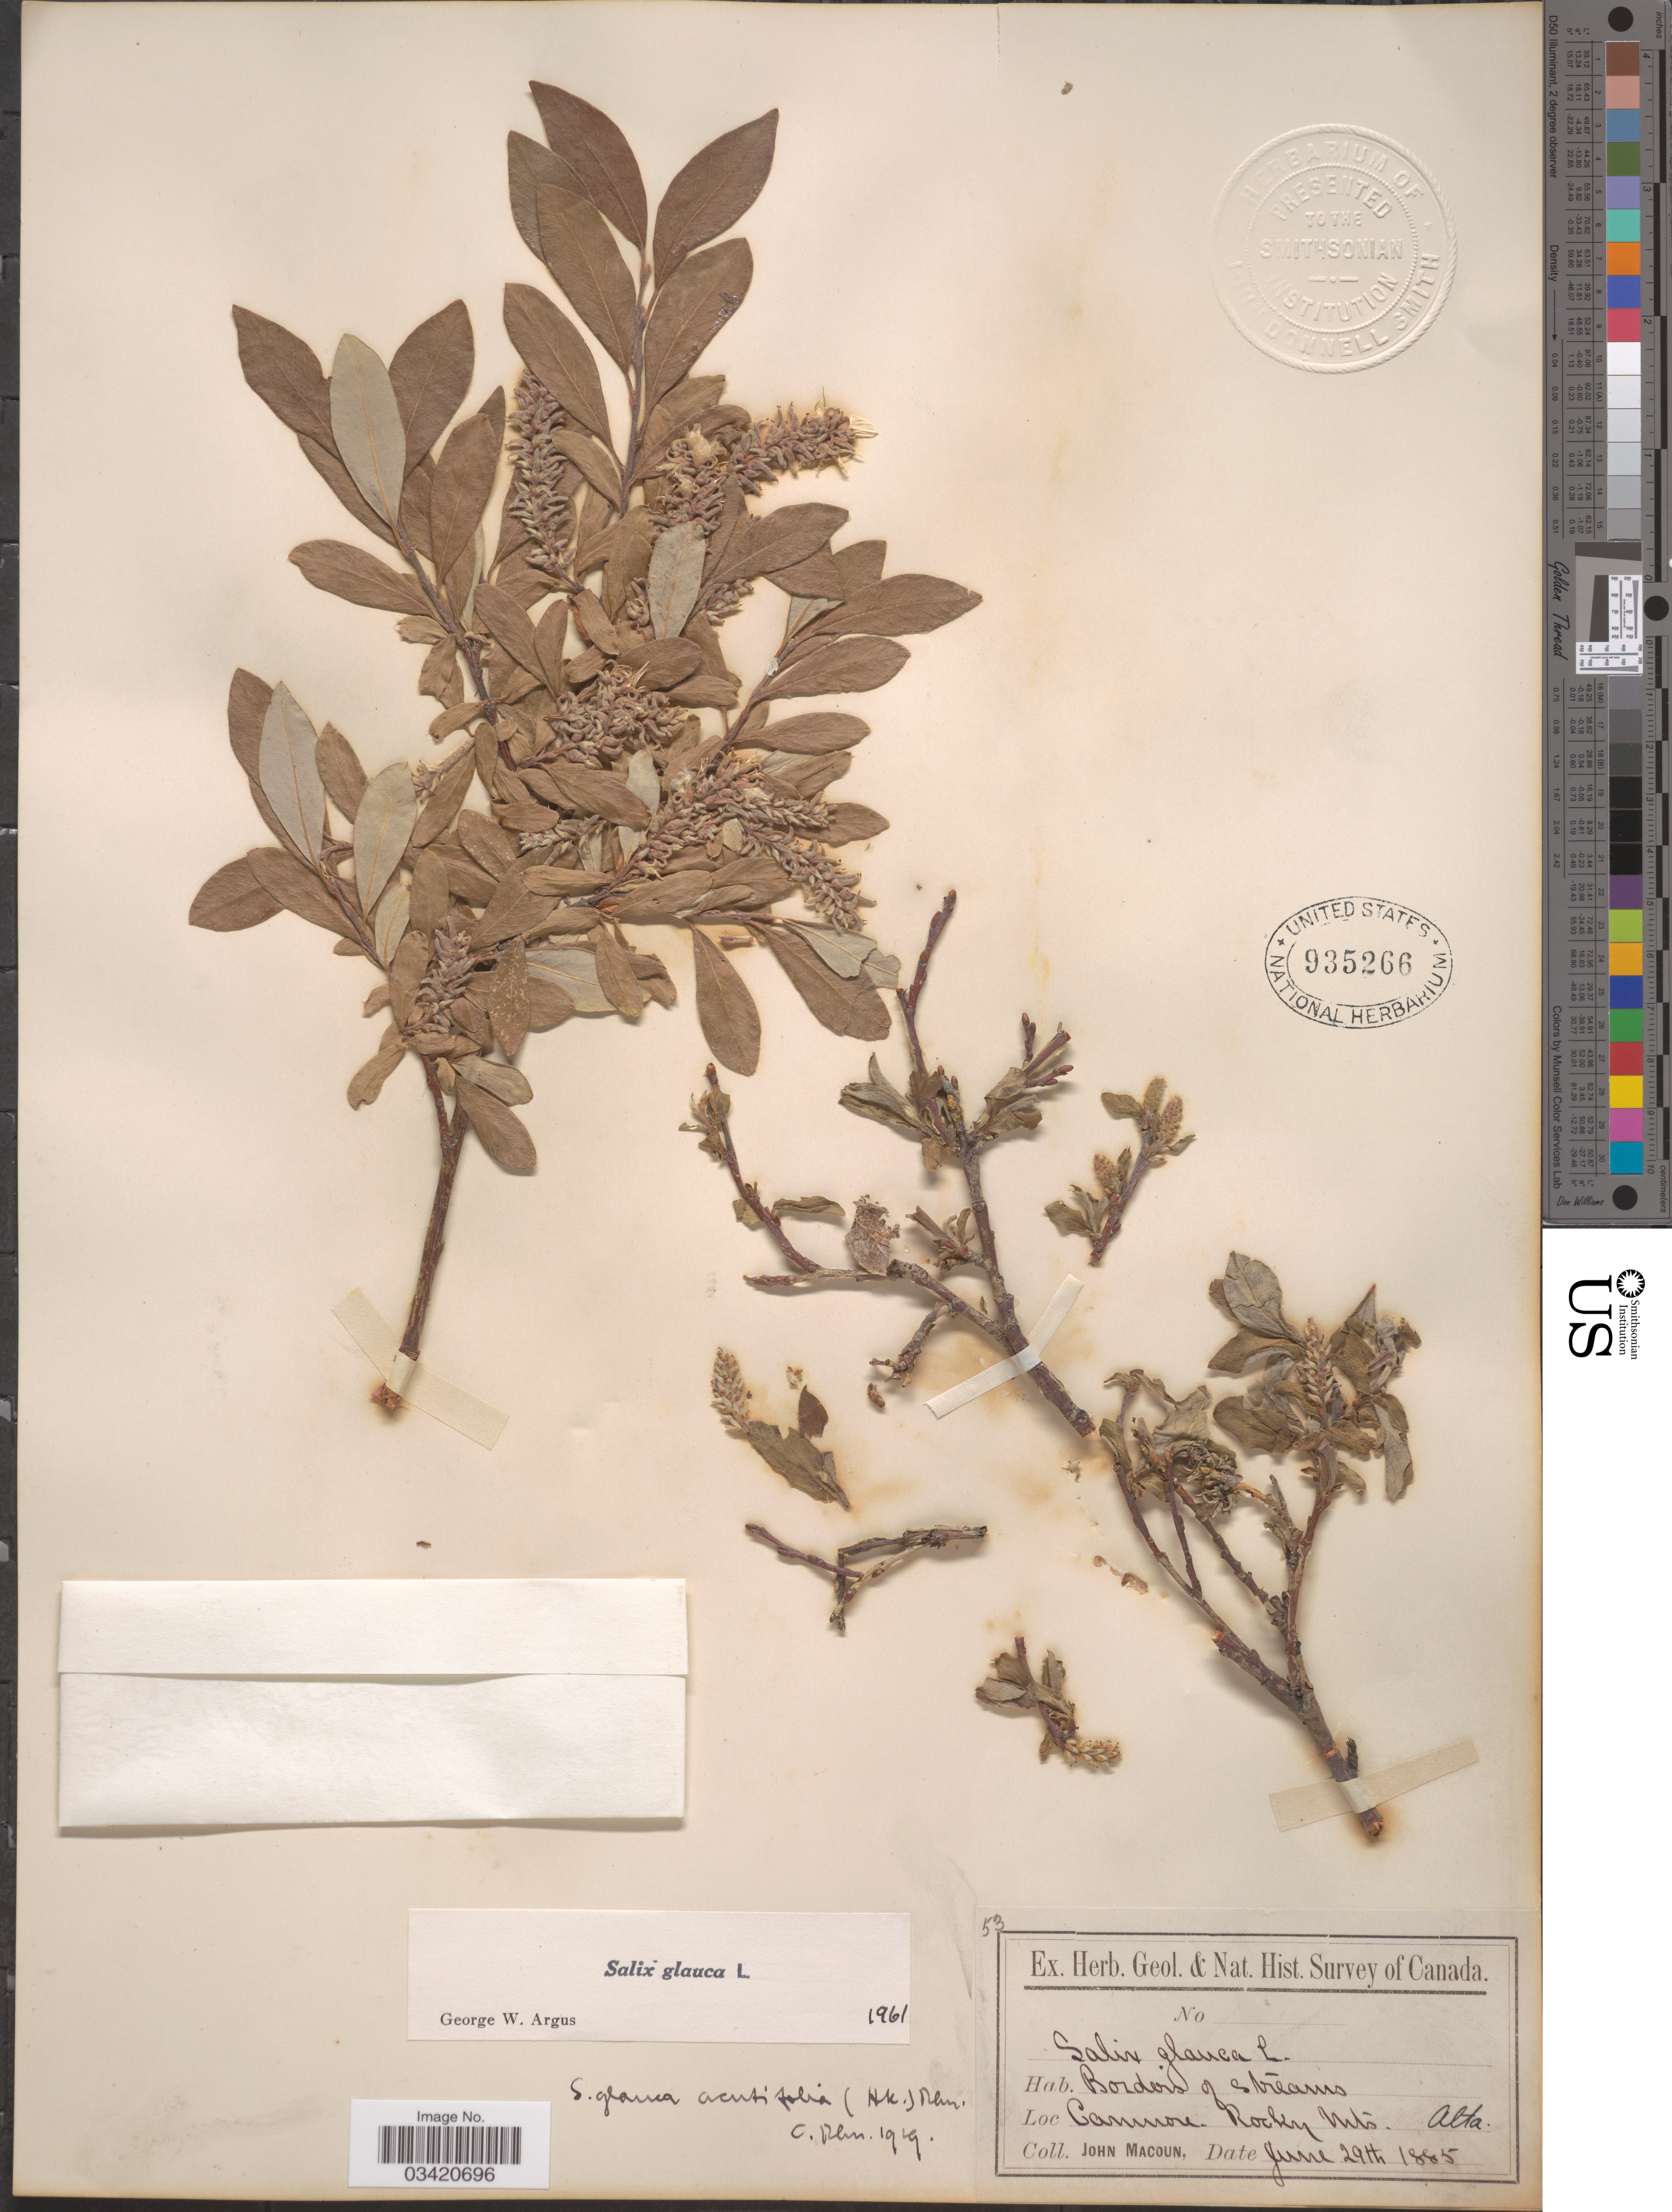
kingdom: Plantae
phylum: Tracheophyta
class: Magnoliopsida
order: Malpighiales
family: Salicaceae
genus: Salix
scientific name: Salix glauca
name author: L.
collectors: J. Macoun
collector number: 53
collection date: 1885-06-29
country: Canada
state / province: Alberta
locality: Canmore. Rocky Mts.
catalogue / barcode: US 935266